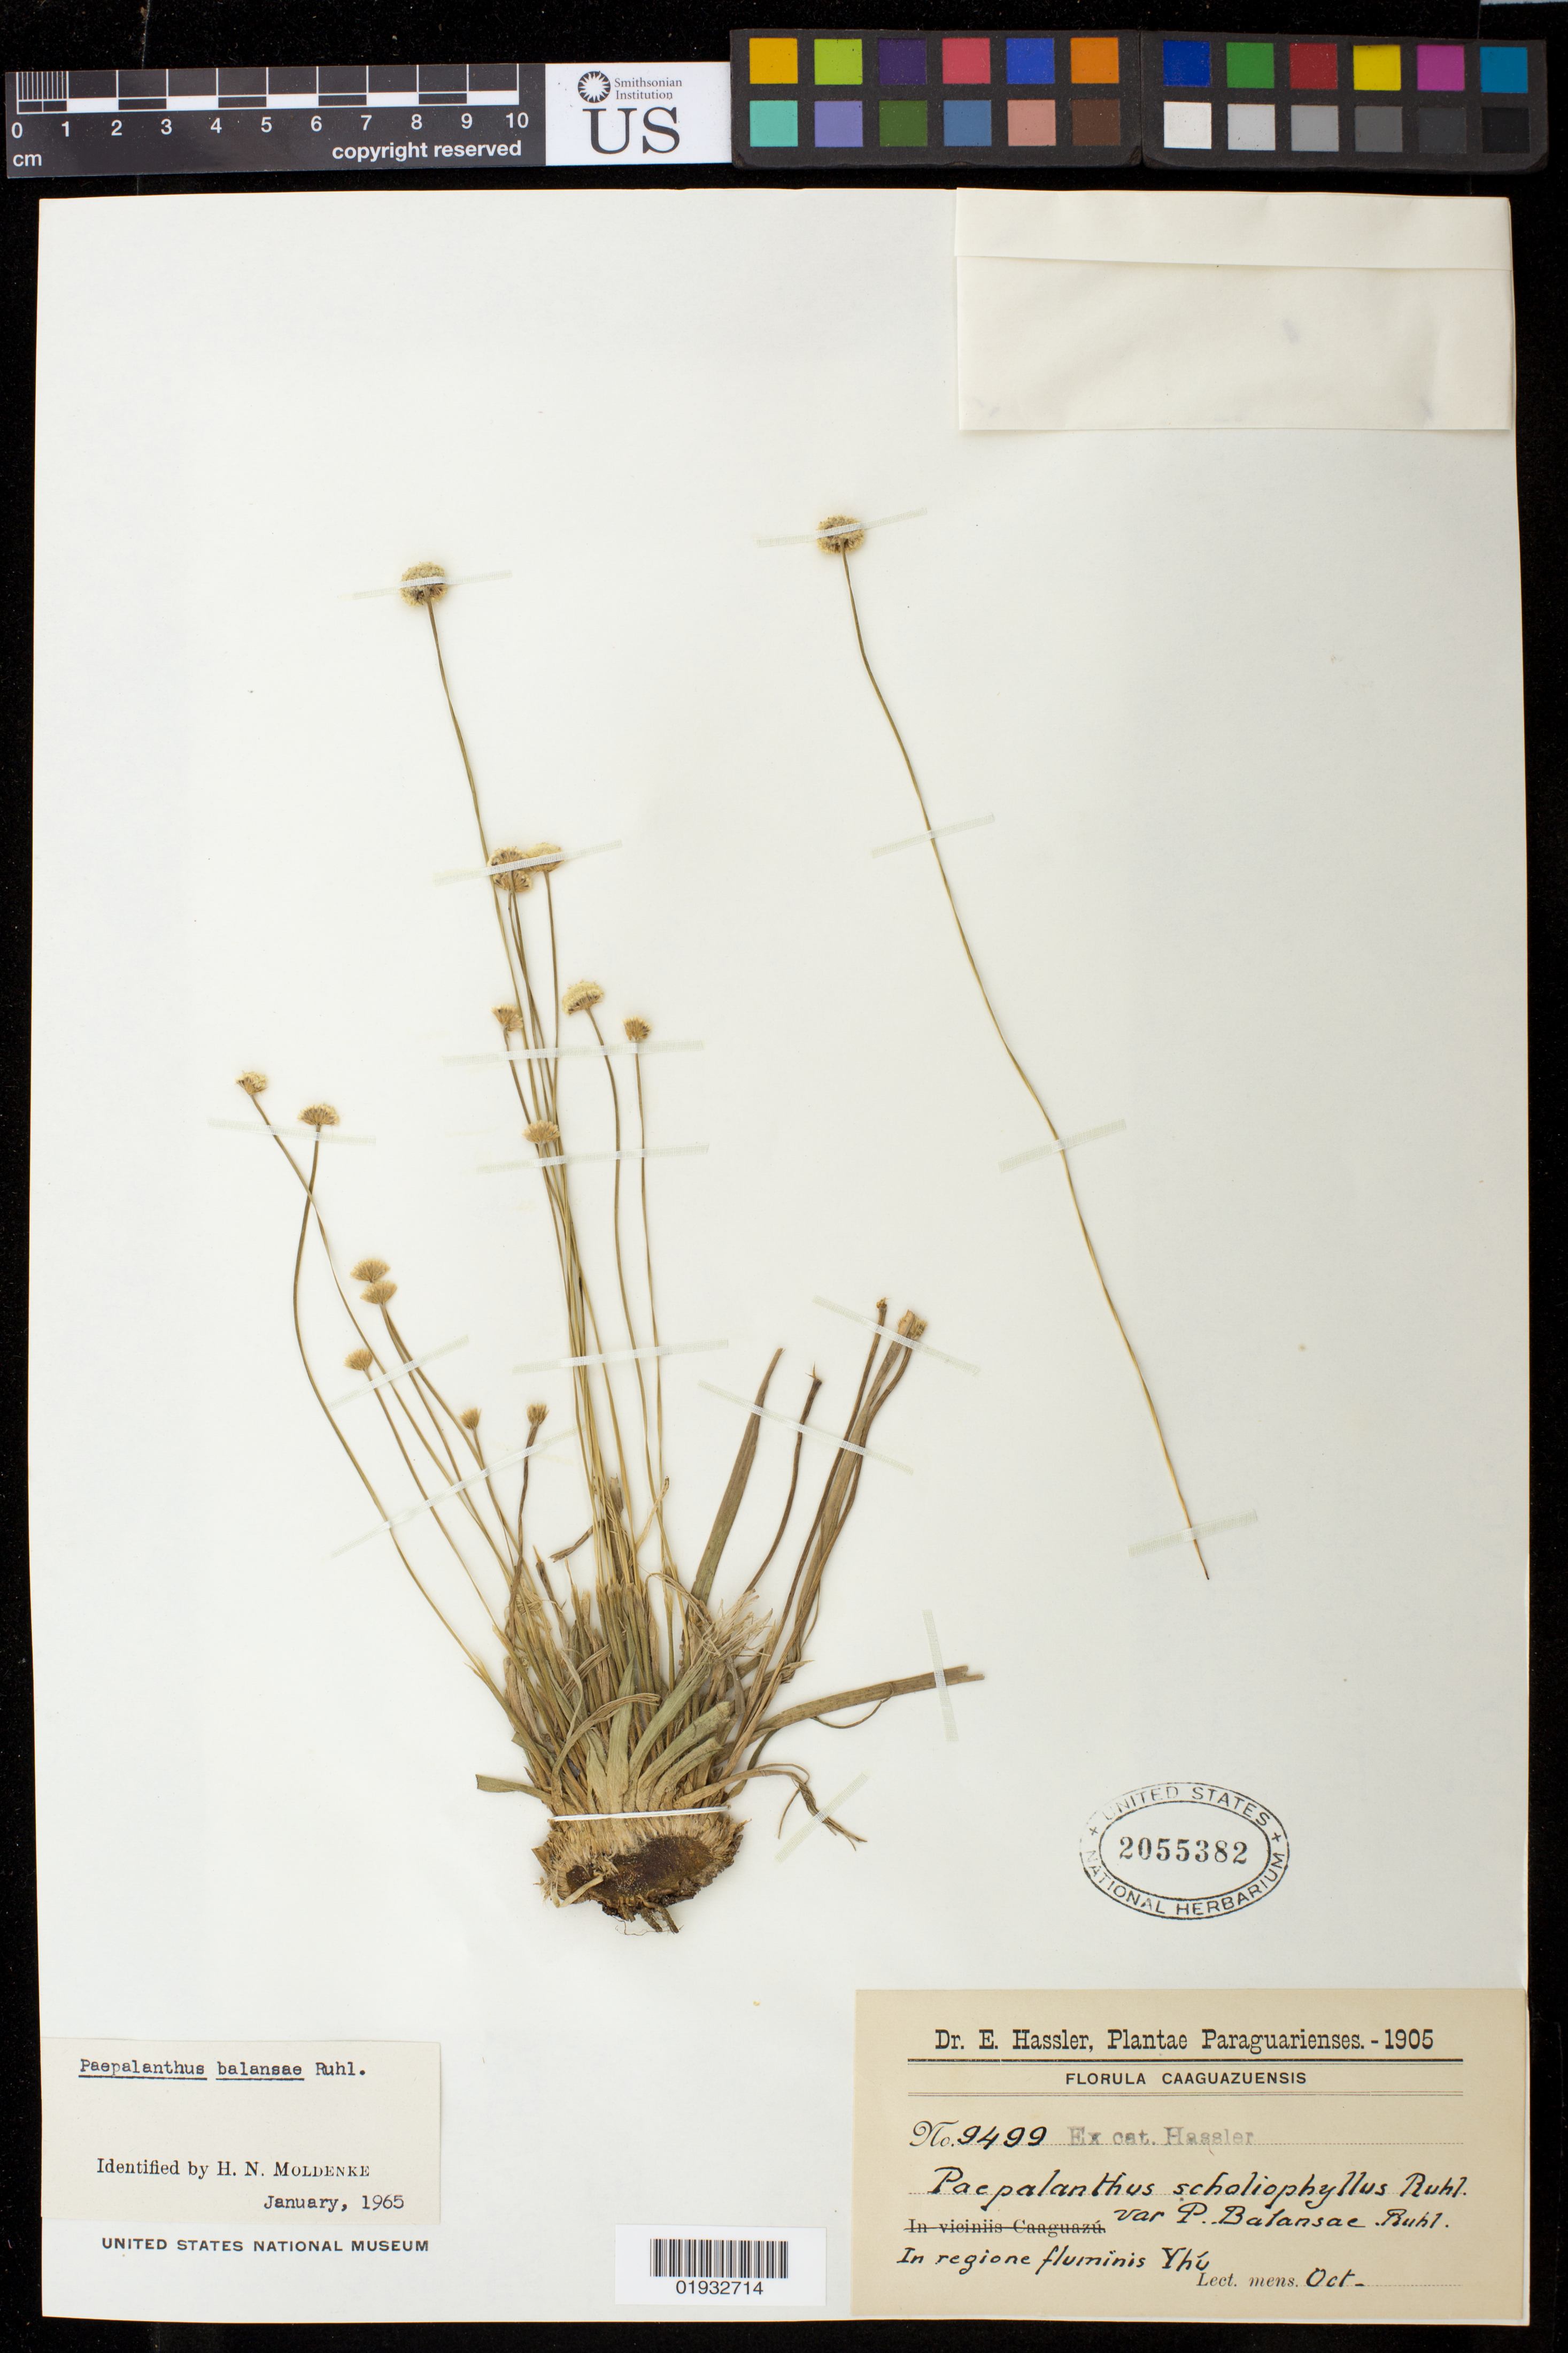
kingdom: Plantae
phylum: Tracheophyta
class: Liliopsida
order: Poales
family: Eriocaulaceae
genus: Paepalanthus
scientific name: Paepalanthus balansae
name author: Ruhland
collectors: E. Hassler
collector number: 9499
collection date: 1905-03-19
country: Paraguay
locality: Yhú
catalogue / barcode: US 2055382